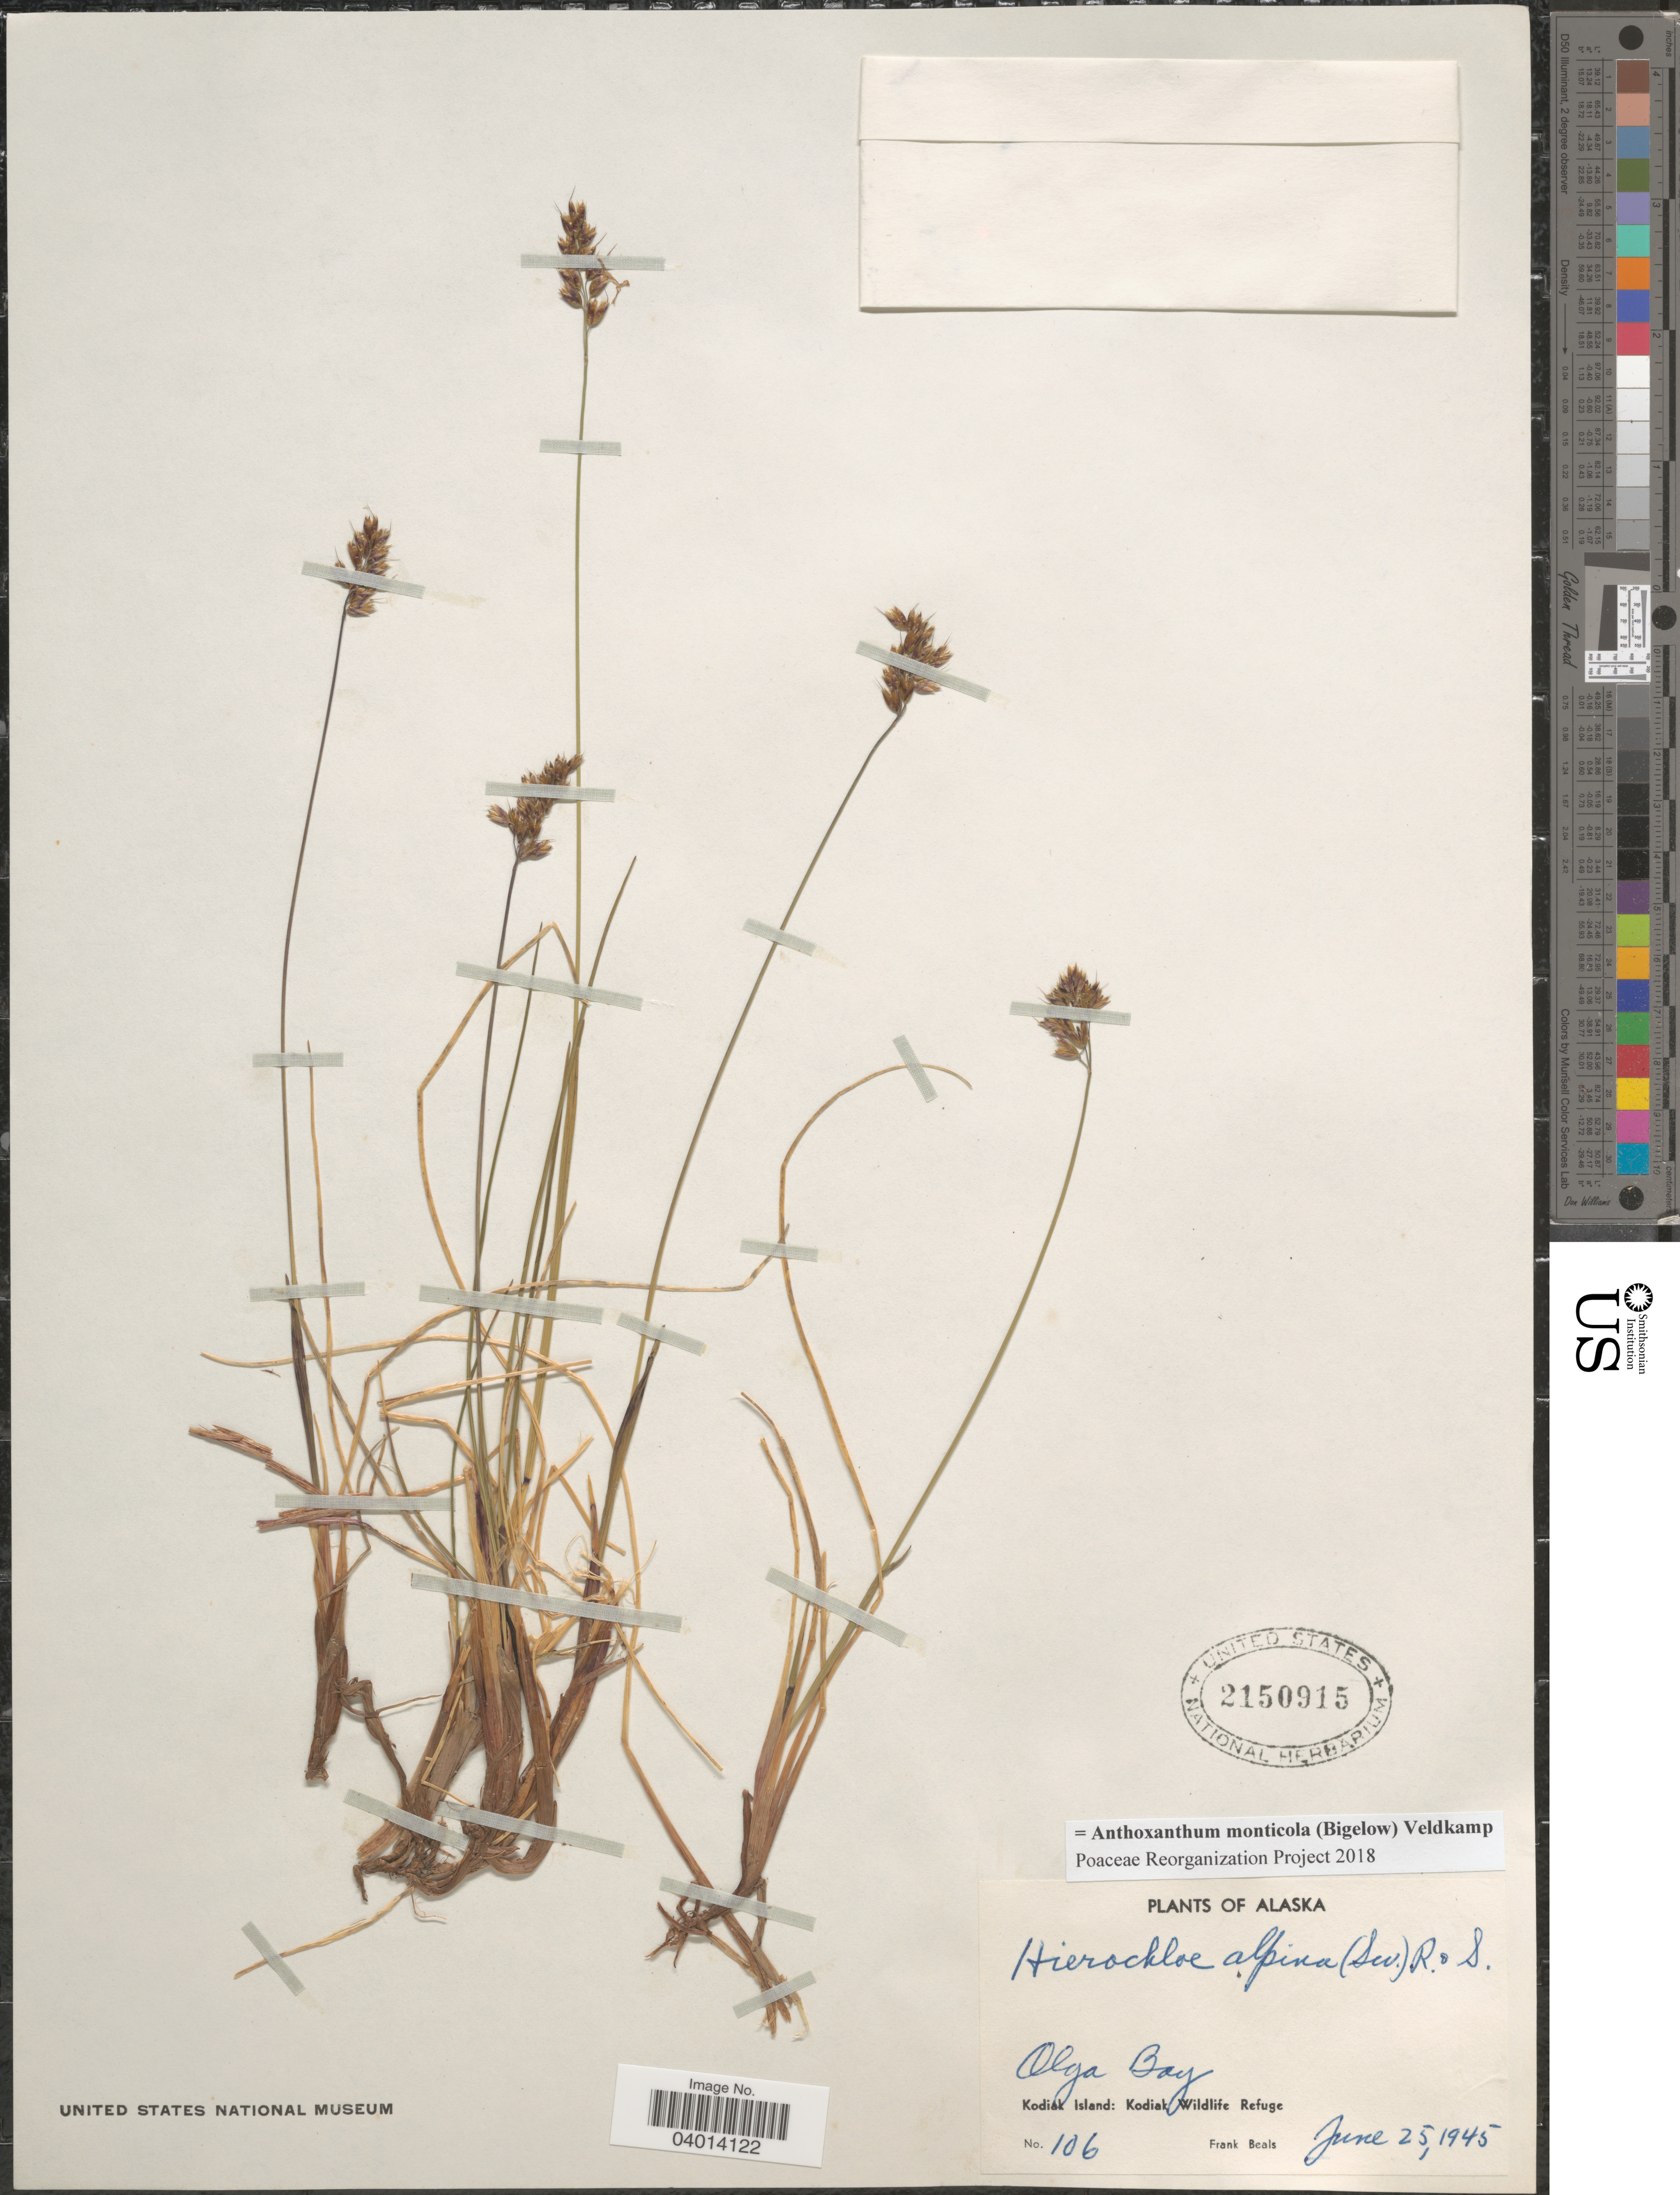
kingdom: Plantae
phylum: Tracheophyta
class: Liliopsida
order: Poales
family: Poaceae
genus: Anthoxanthum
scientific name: Anthoxanthum monticola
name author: (Bigelow) Veldkamp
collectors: F. Beals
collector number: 106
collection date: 1945-06-25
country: United States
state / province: Alaska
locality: Olga Bay. Kodiak Island: Kodiak Wildlife Refuge.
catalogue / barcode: US 2150915